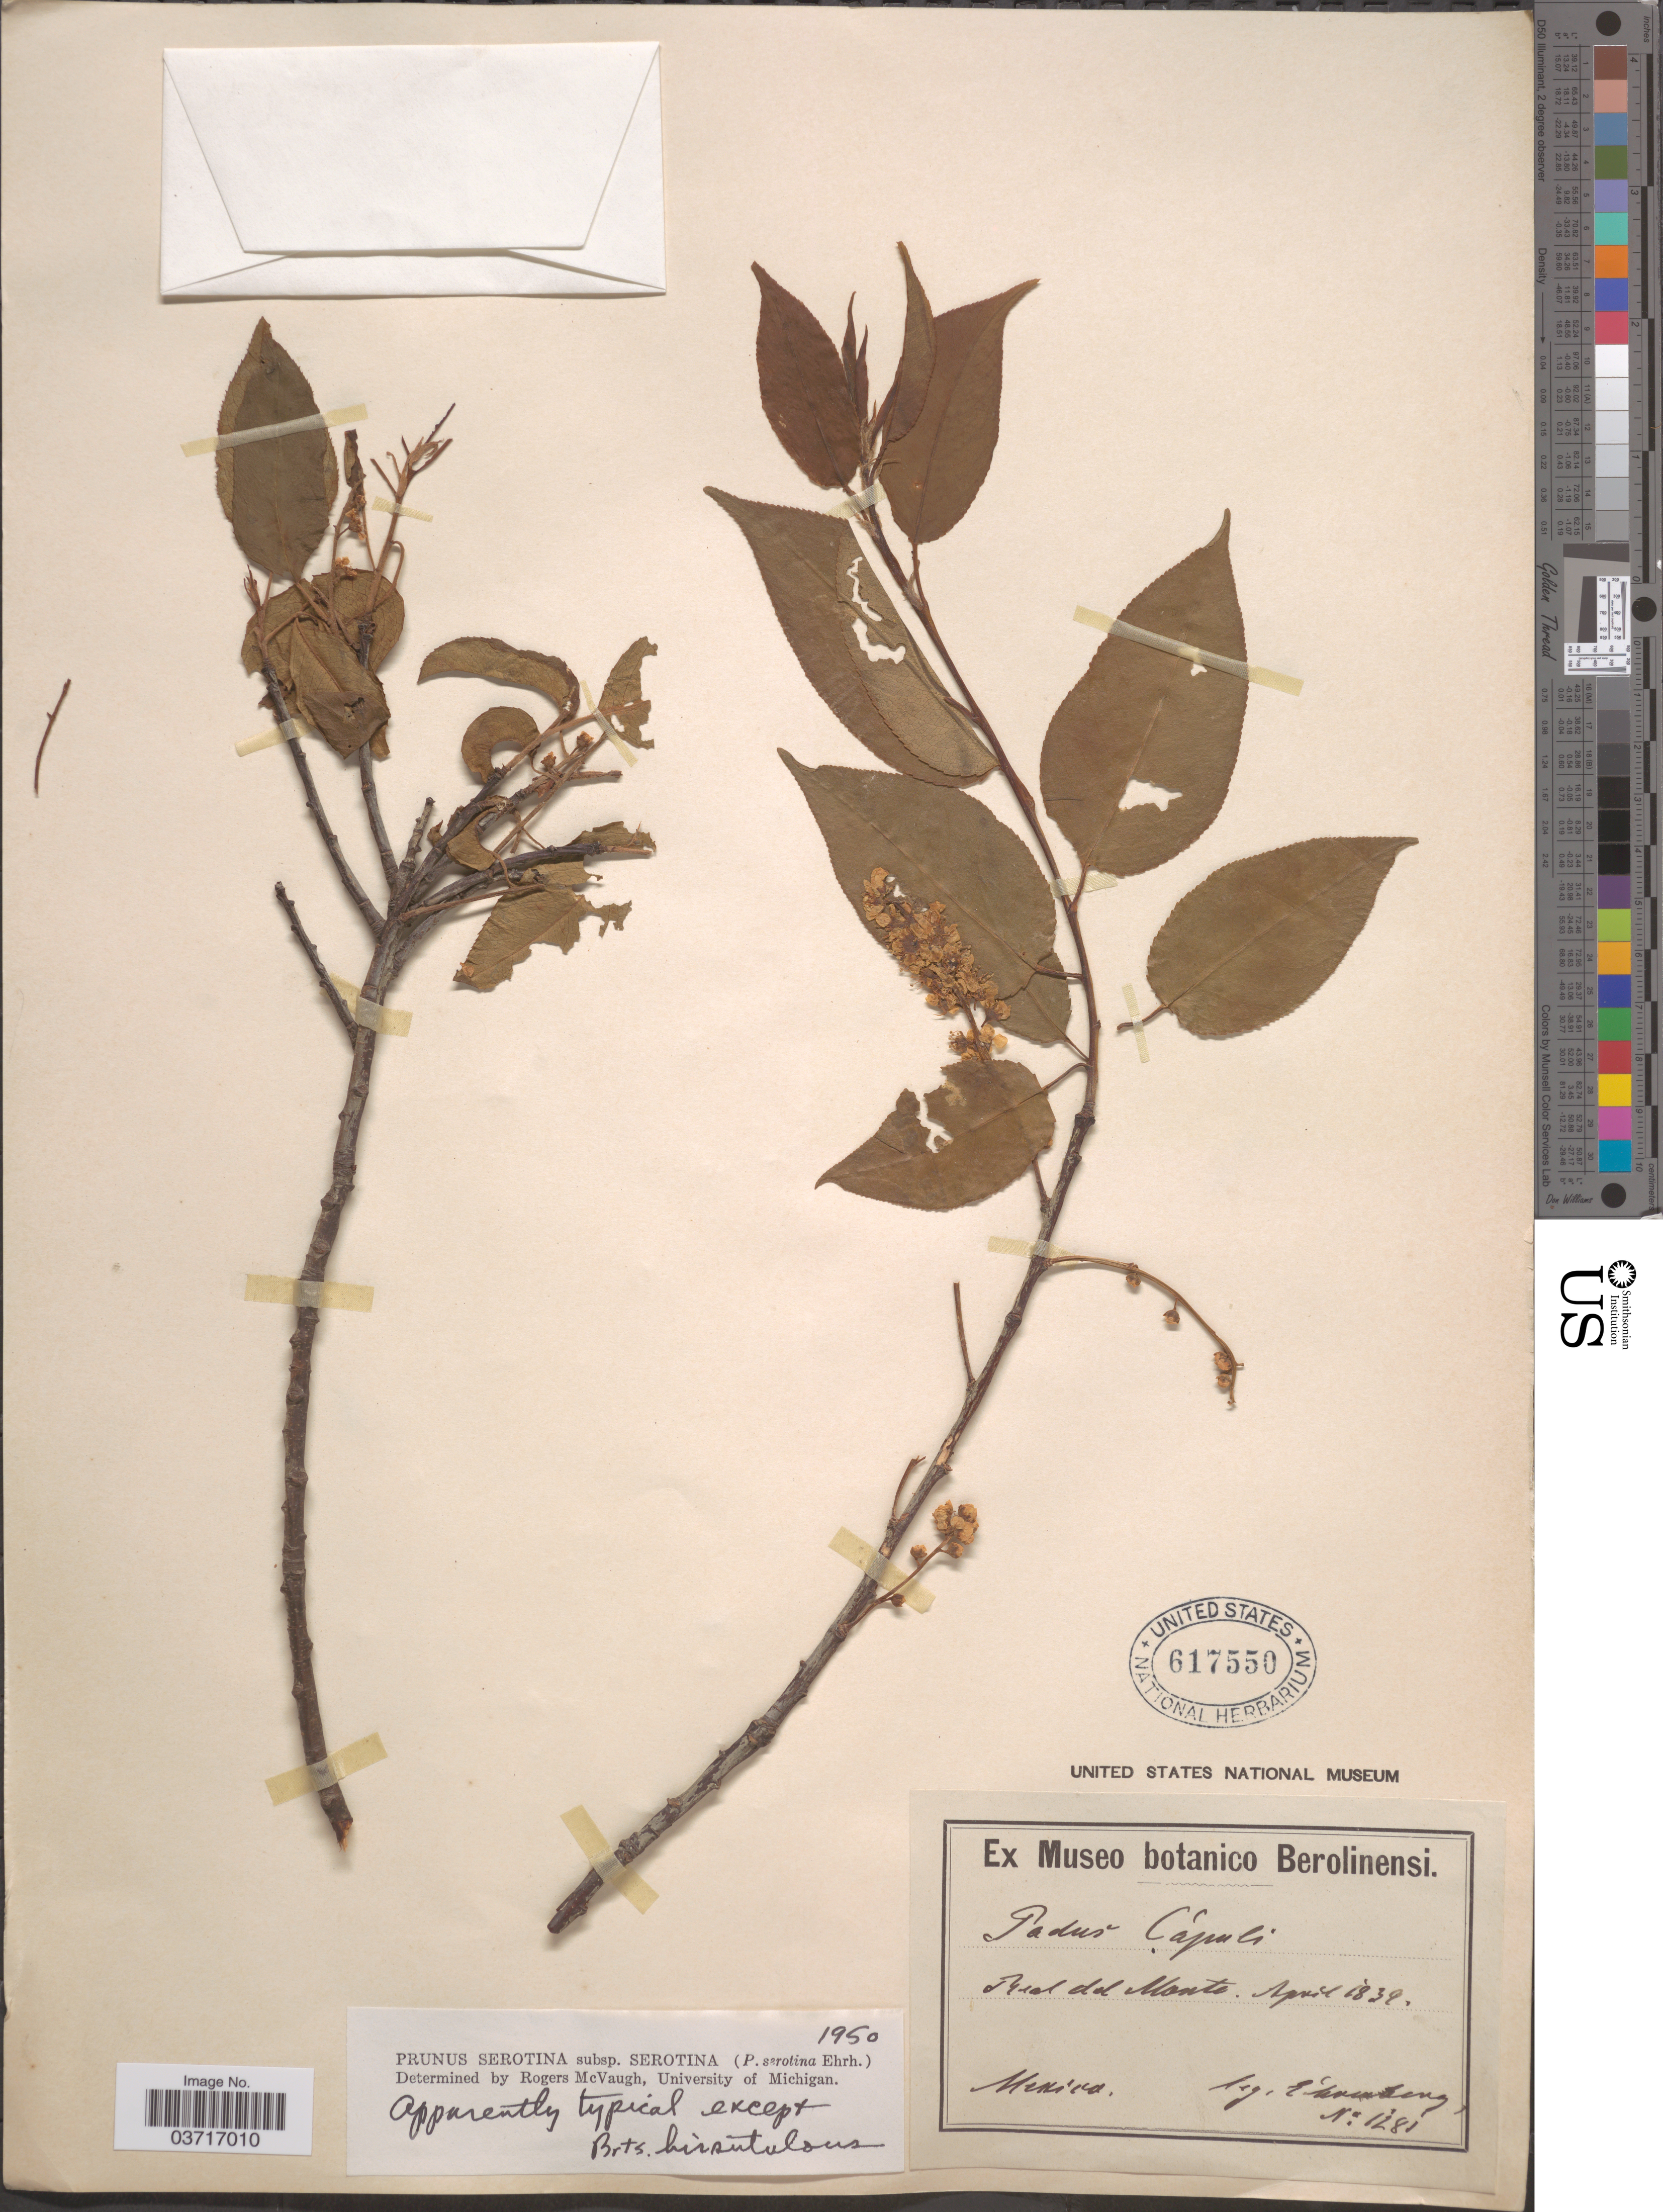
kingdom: Plantae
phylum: Tracheophyta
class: Magnoliopsida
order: Rosales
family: Rosaceae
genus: Prunus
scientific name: Prunus serotina var. serotina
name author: Ehrh.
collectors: -. Ehrenberg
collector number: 1281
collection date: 1839-04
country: Mexico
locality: Real del Monte.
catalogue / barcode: US 617550